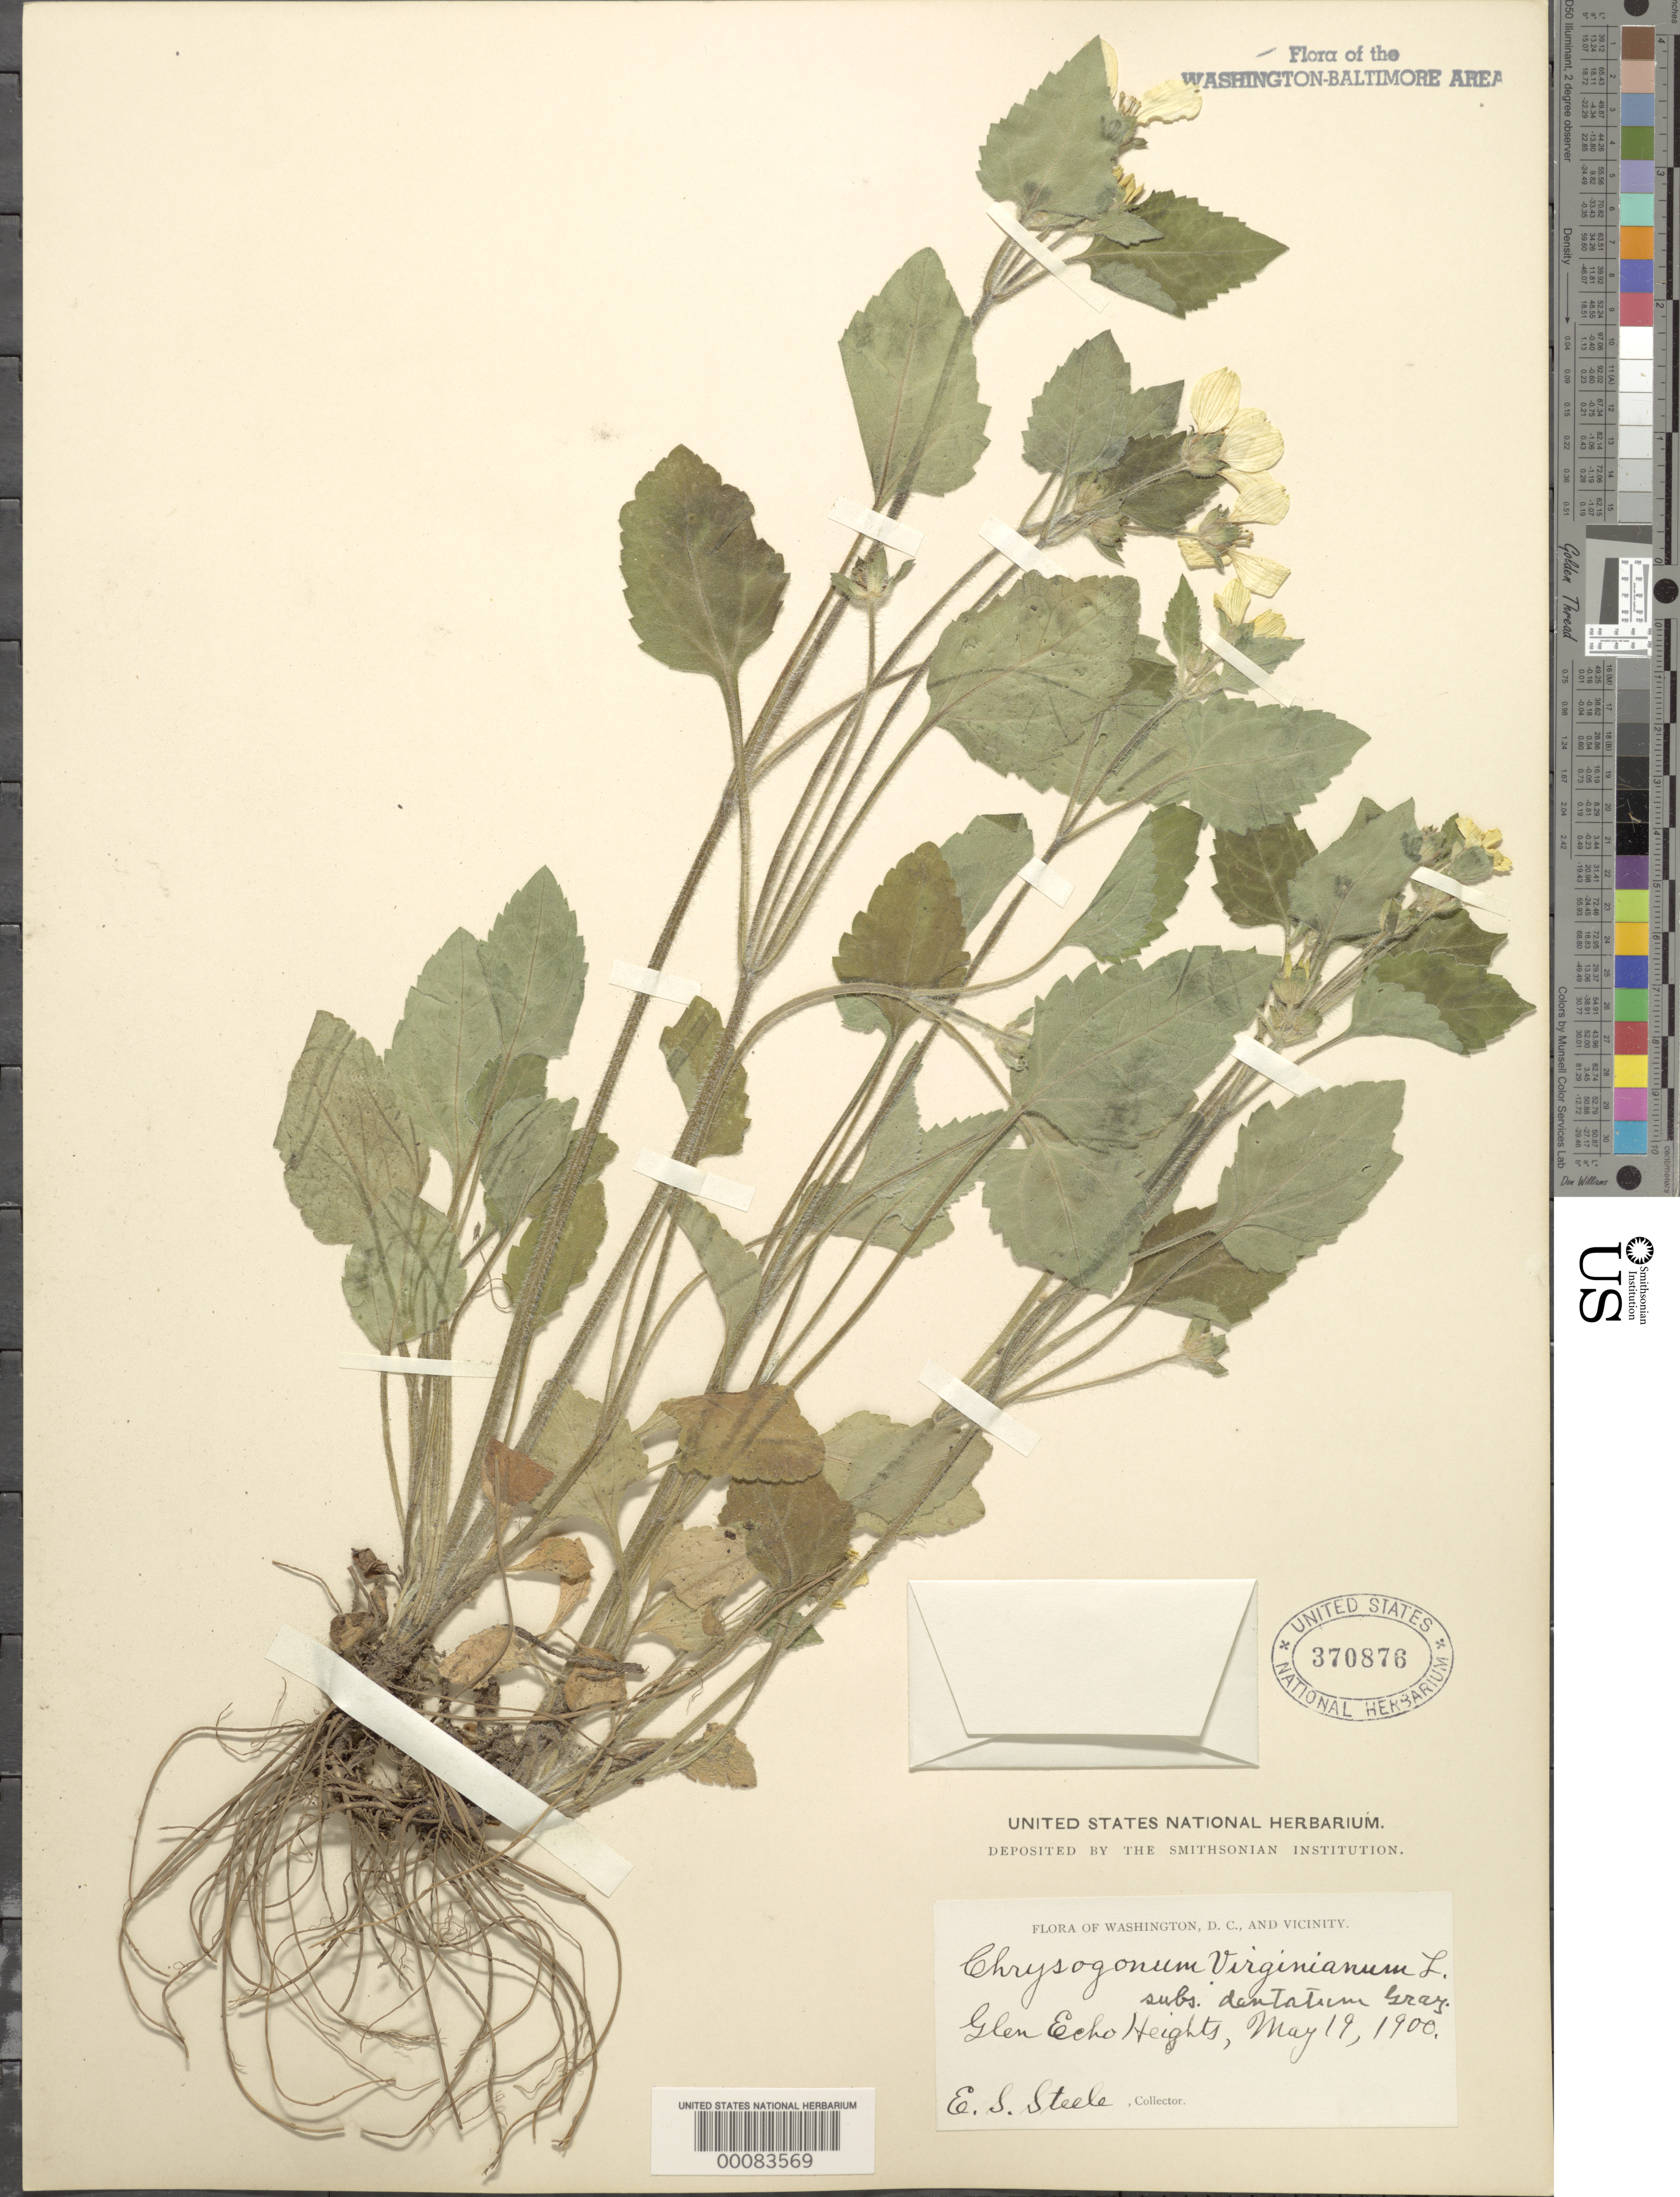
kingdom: Plantae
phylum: Tracheophyta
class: Magnoliopsida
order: Asterales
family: Asteraceae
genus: Chrysogonum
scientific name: Chrysogonum virginianum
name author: L.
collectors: E. Steele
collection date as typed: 19 May 1900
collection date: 1900-05-19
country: United States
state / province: Maryland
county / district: Montgomery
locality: Glen Echo Heights C. & O. Canal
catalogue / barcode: US 370876